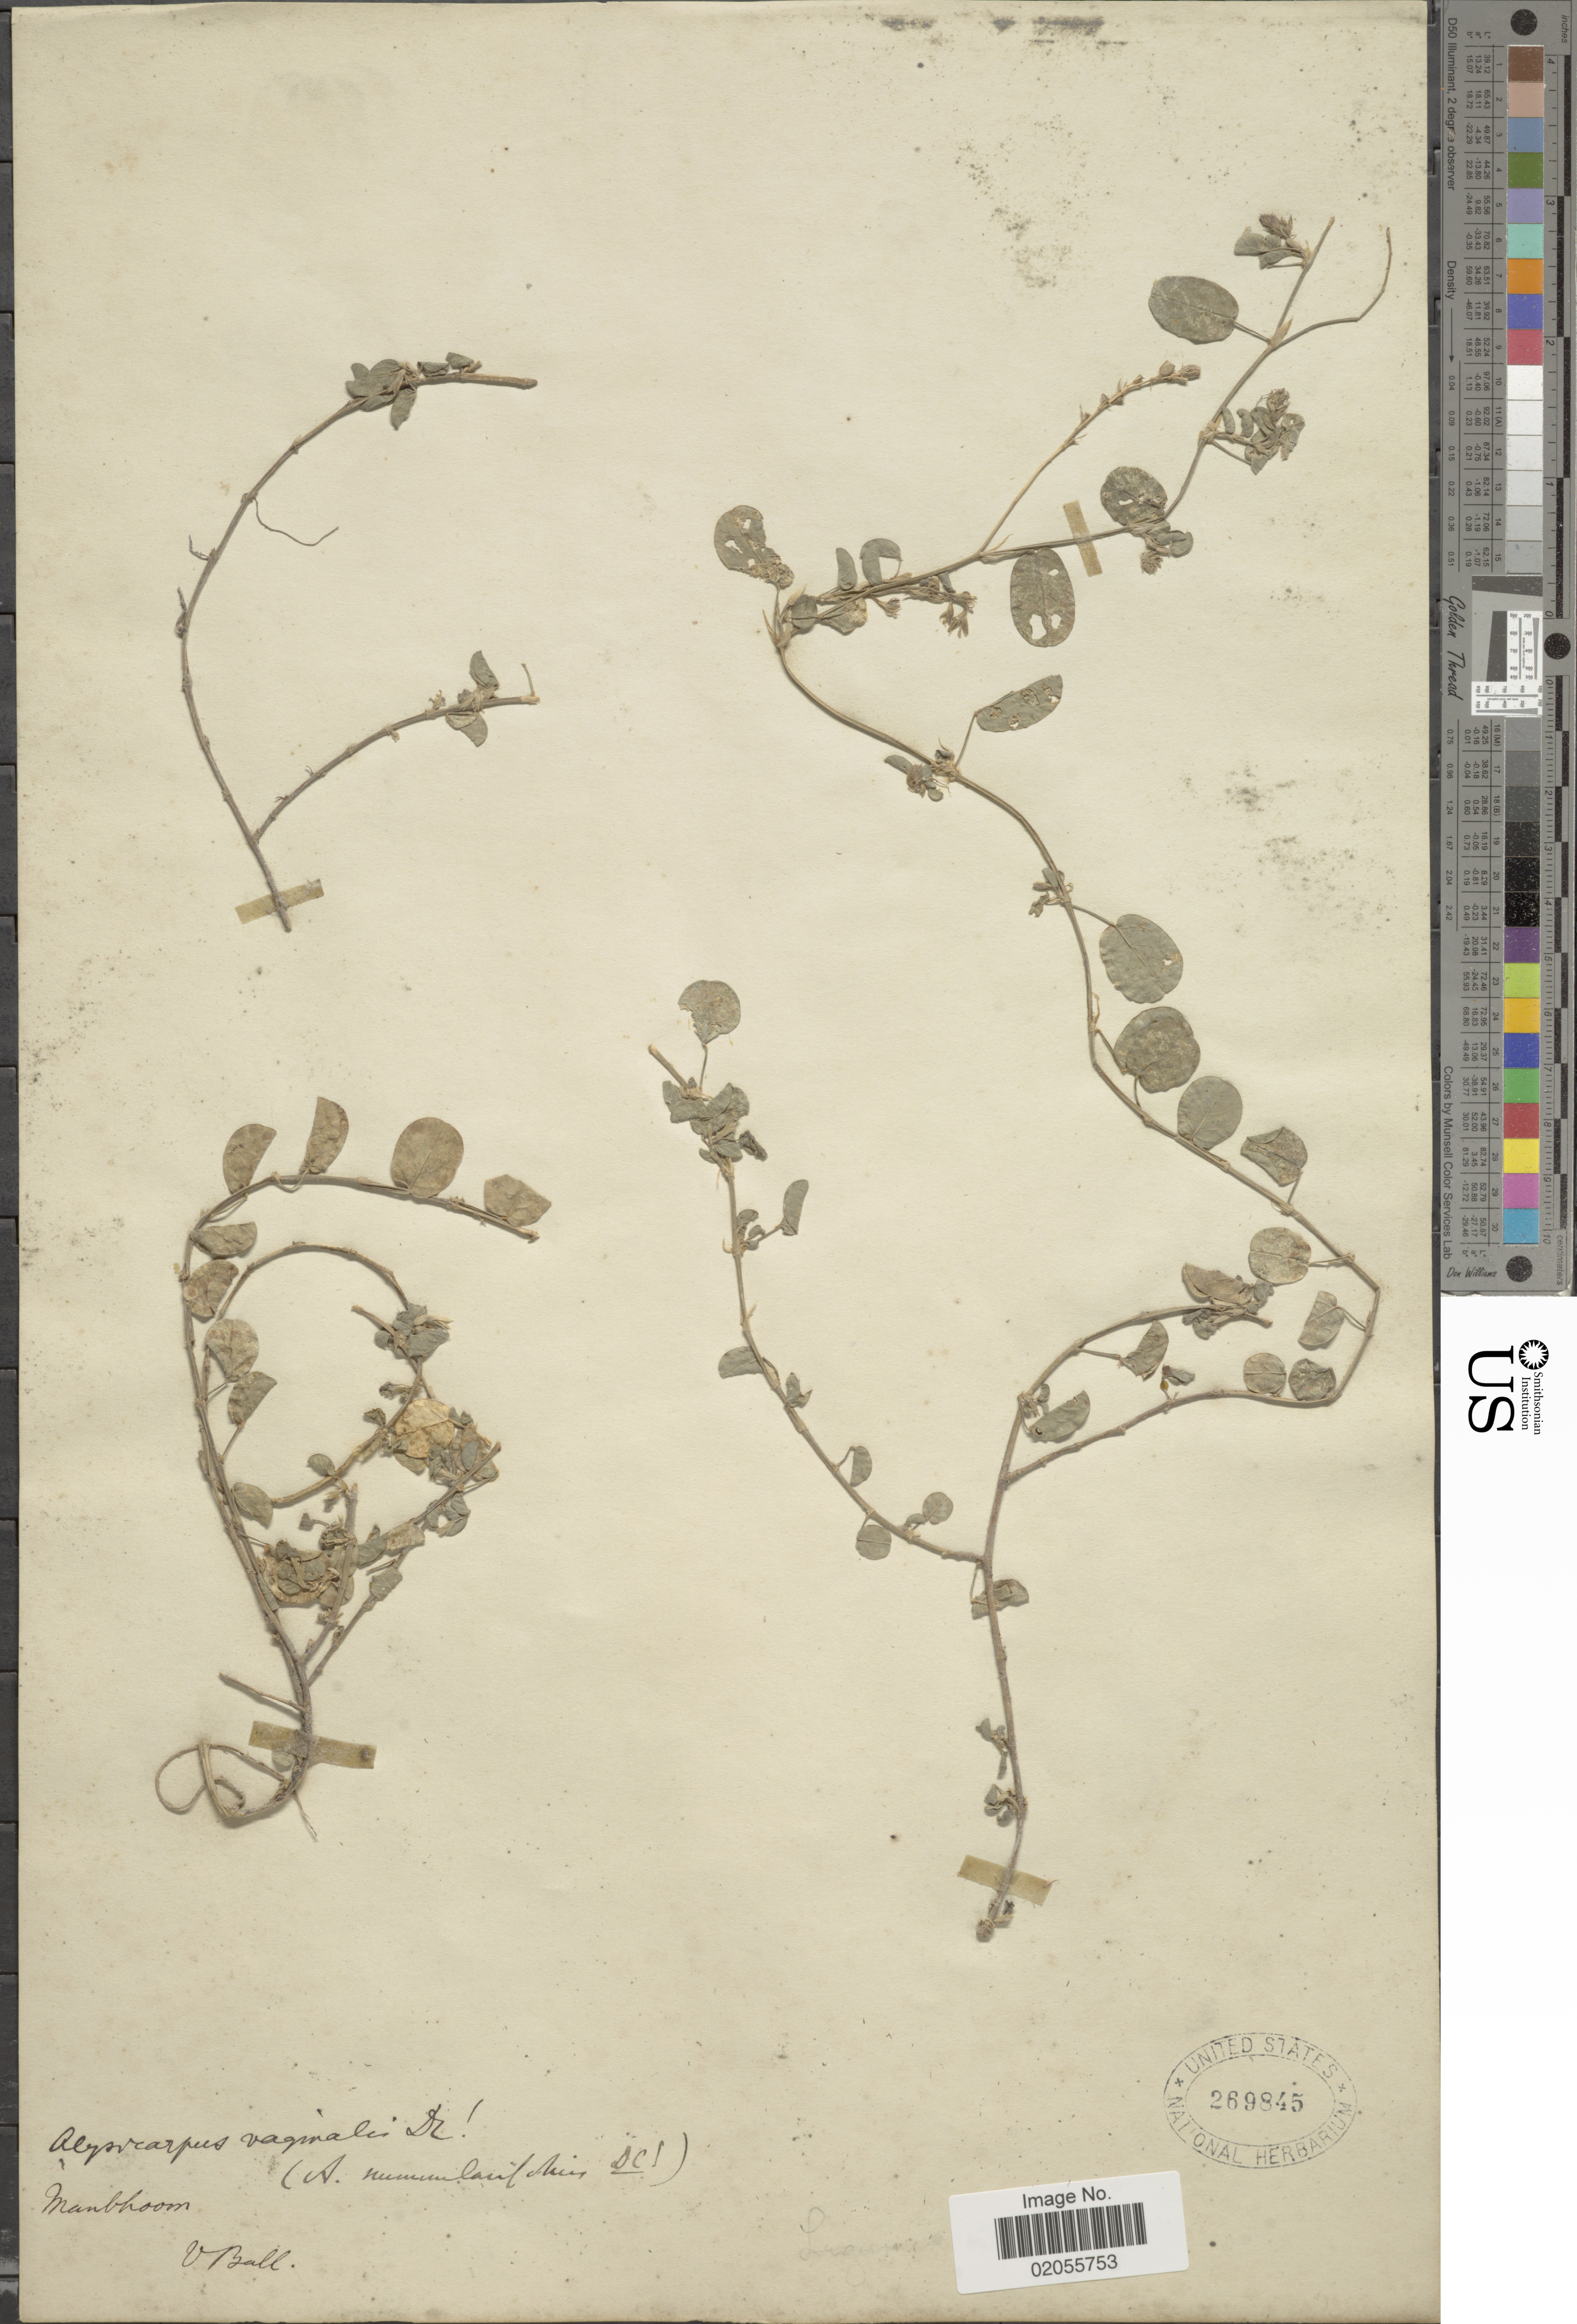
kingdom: Plantae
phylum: Tracheophyta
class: Magnoliopsida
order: Fabales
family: Fabaceae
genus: Alysicarpus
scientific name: Alysicarpus vaginalis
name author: (L.) DC.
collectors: V. Ball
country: India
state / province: Bihar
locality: Manbhoom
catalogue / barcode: US 269845